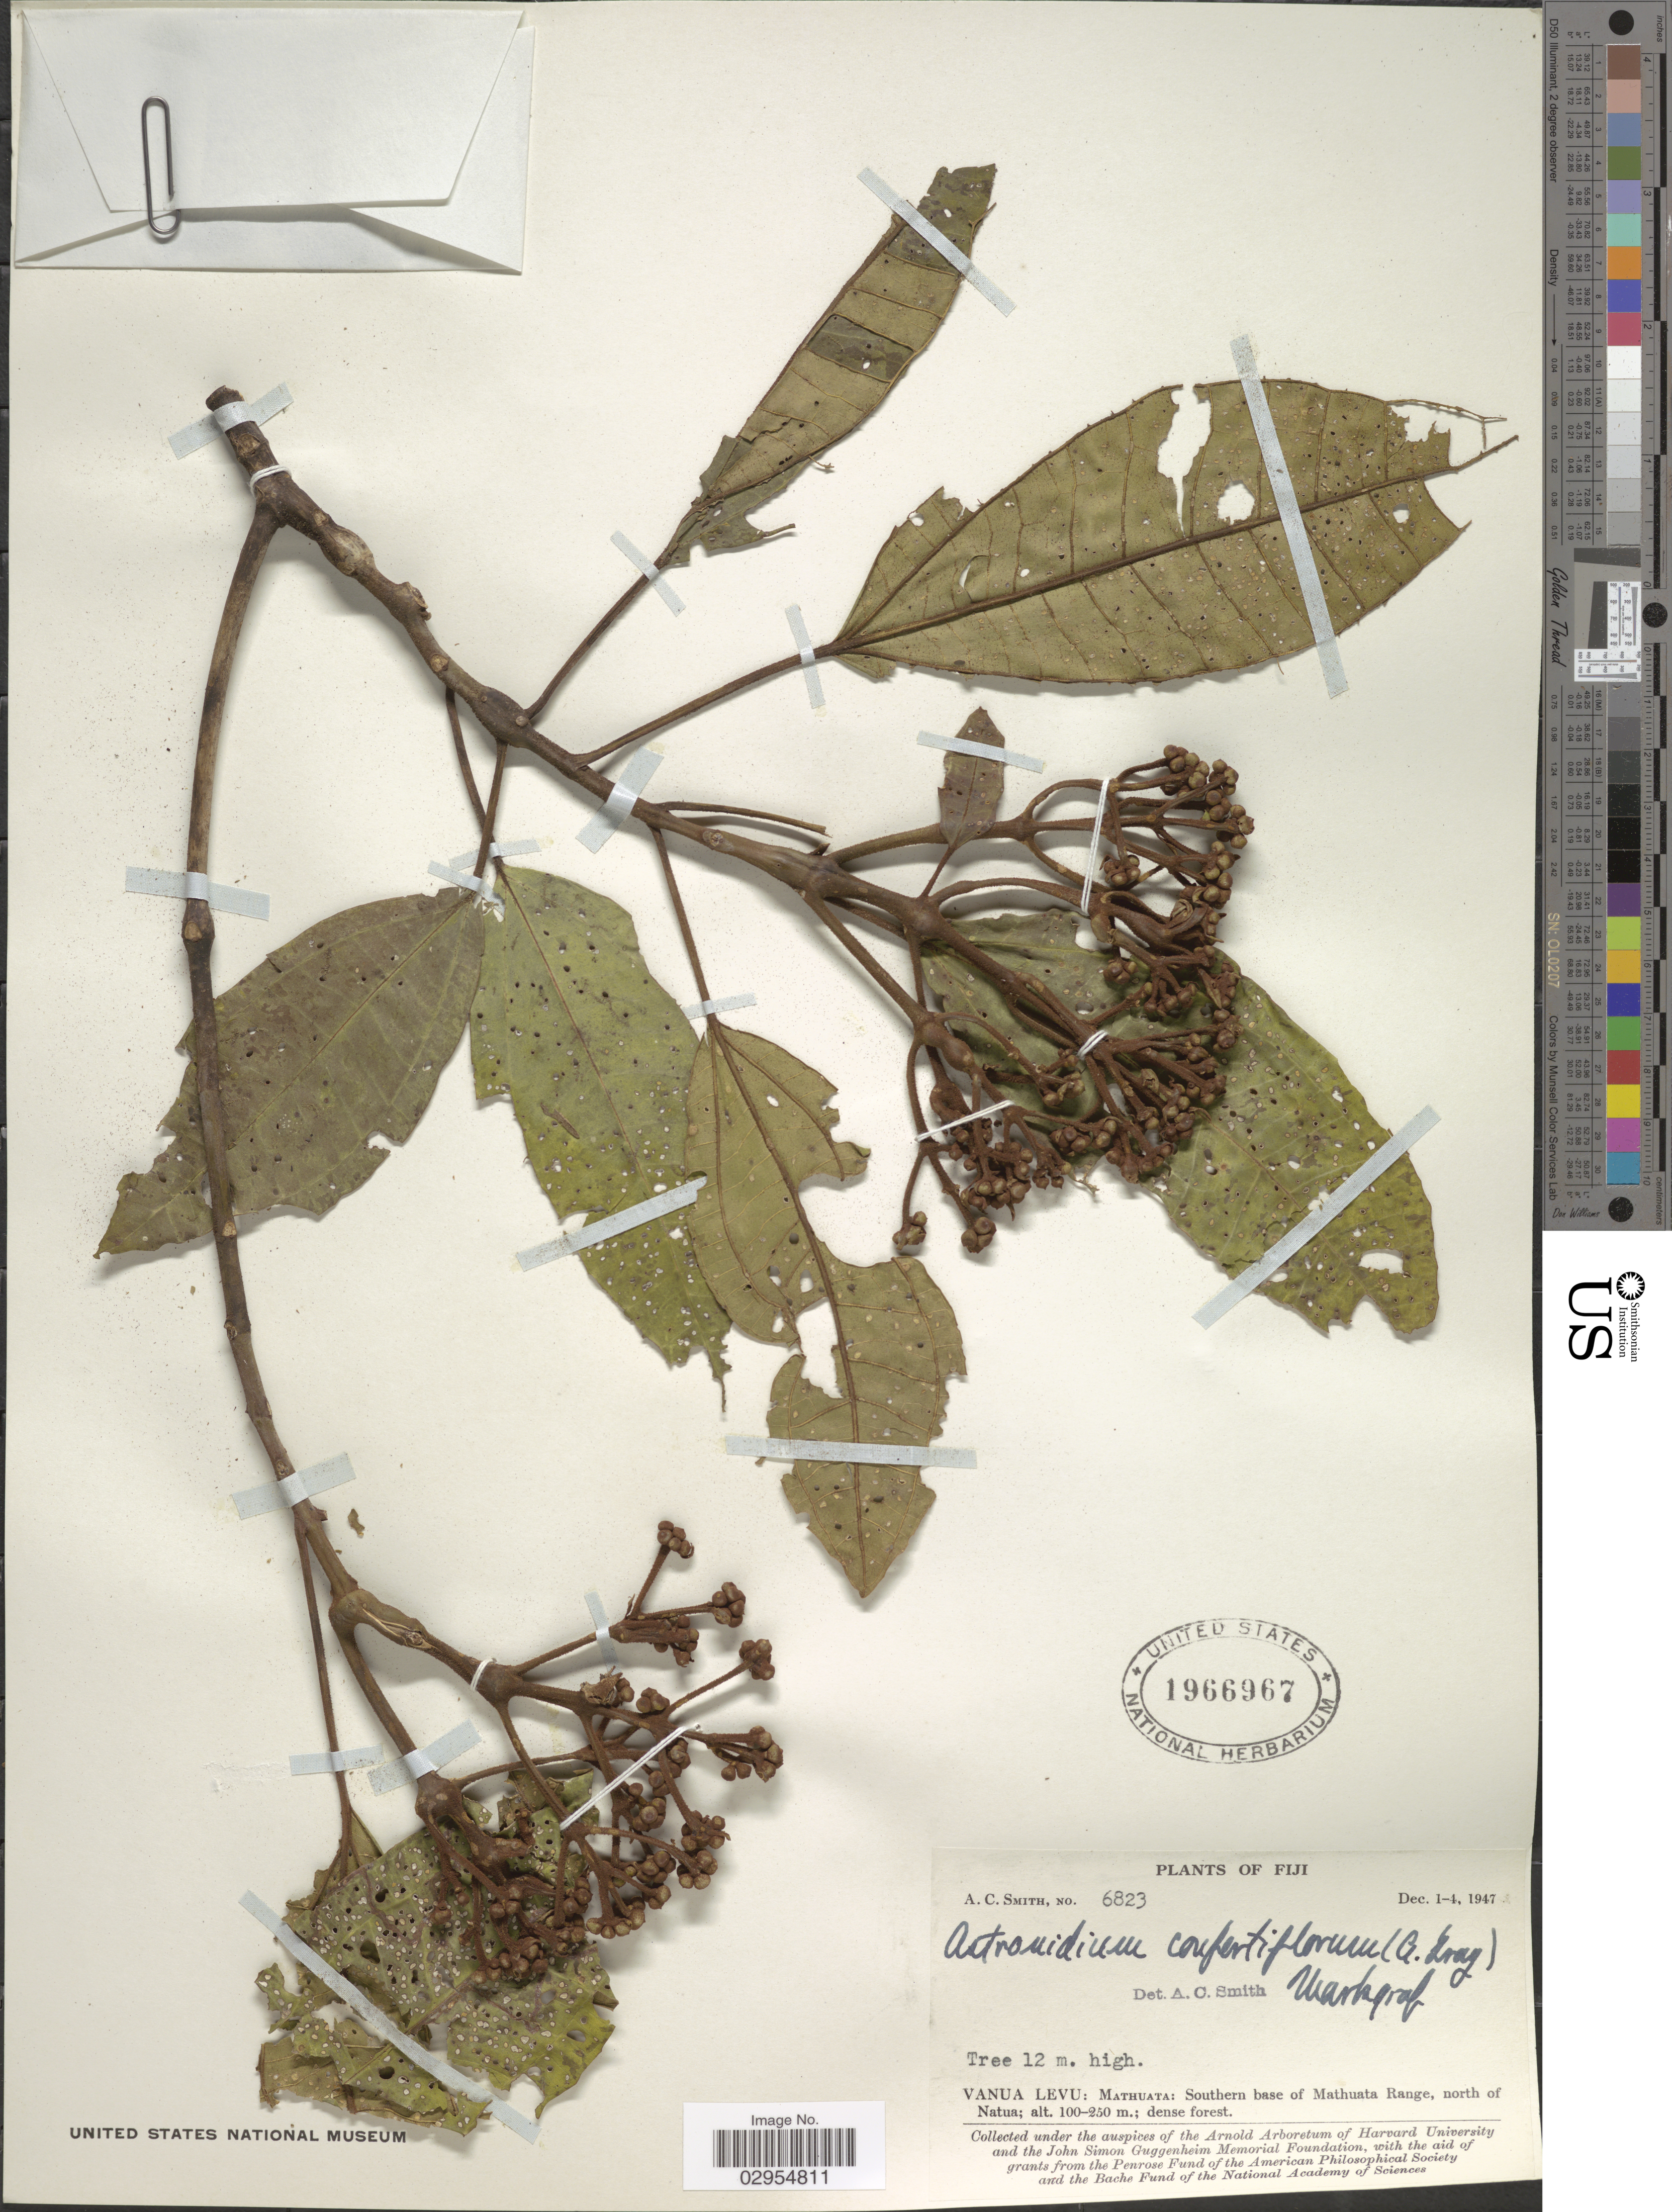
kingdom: Plantae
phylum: Tracheophyta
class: Magnoliopsida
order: Myrtales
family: Melastomataceae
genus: Astronidium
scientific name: Astronidium confertiflorum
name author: (A. Gray) Markgr.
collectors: A. C. Smith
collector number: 6823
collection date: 1947-12-01/1947-12-04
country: Fiji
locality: Vanua Levu: Mathuata: Southern base of Mathuata Range, north of Natua.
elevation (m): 100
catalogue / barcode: US 1966967